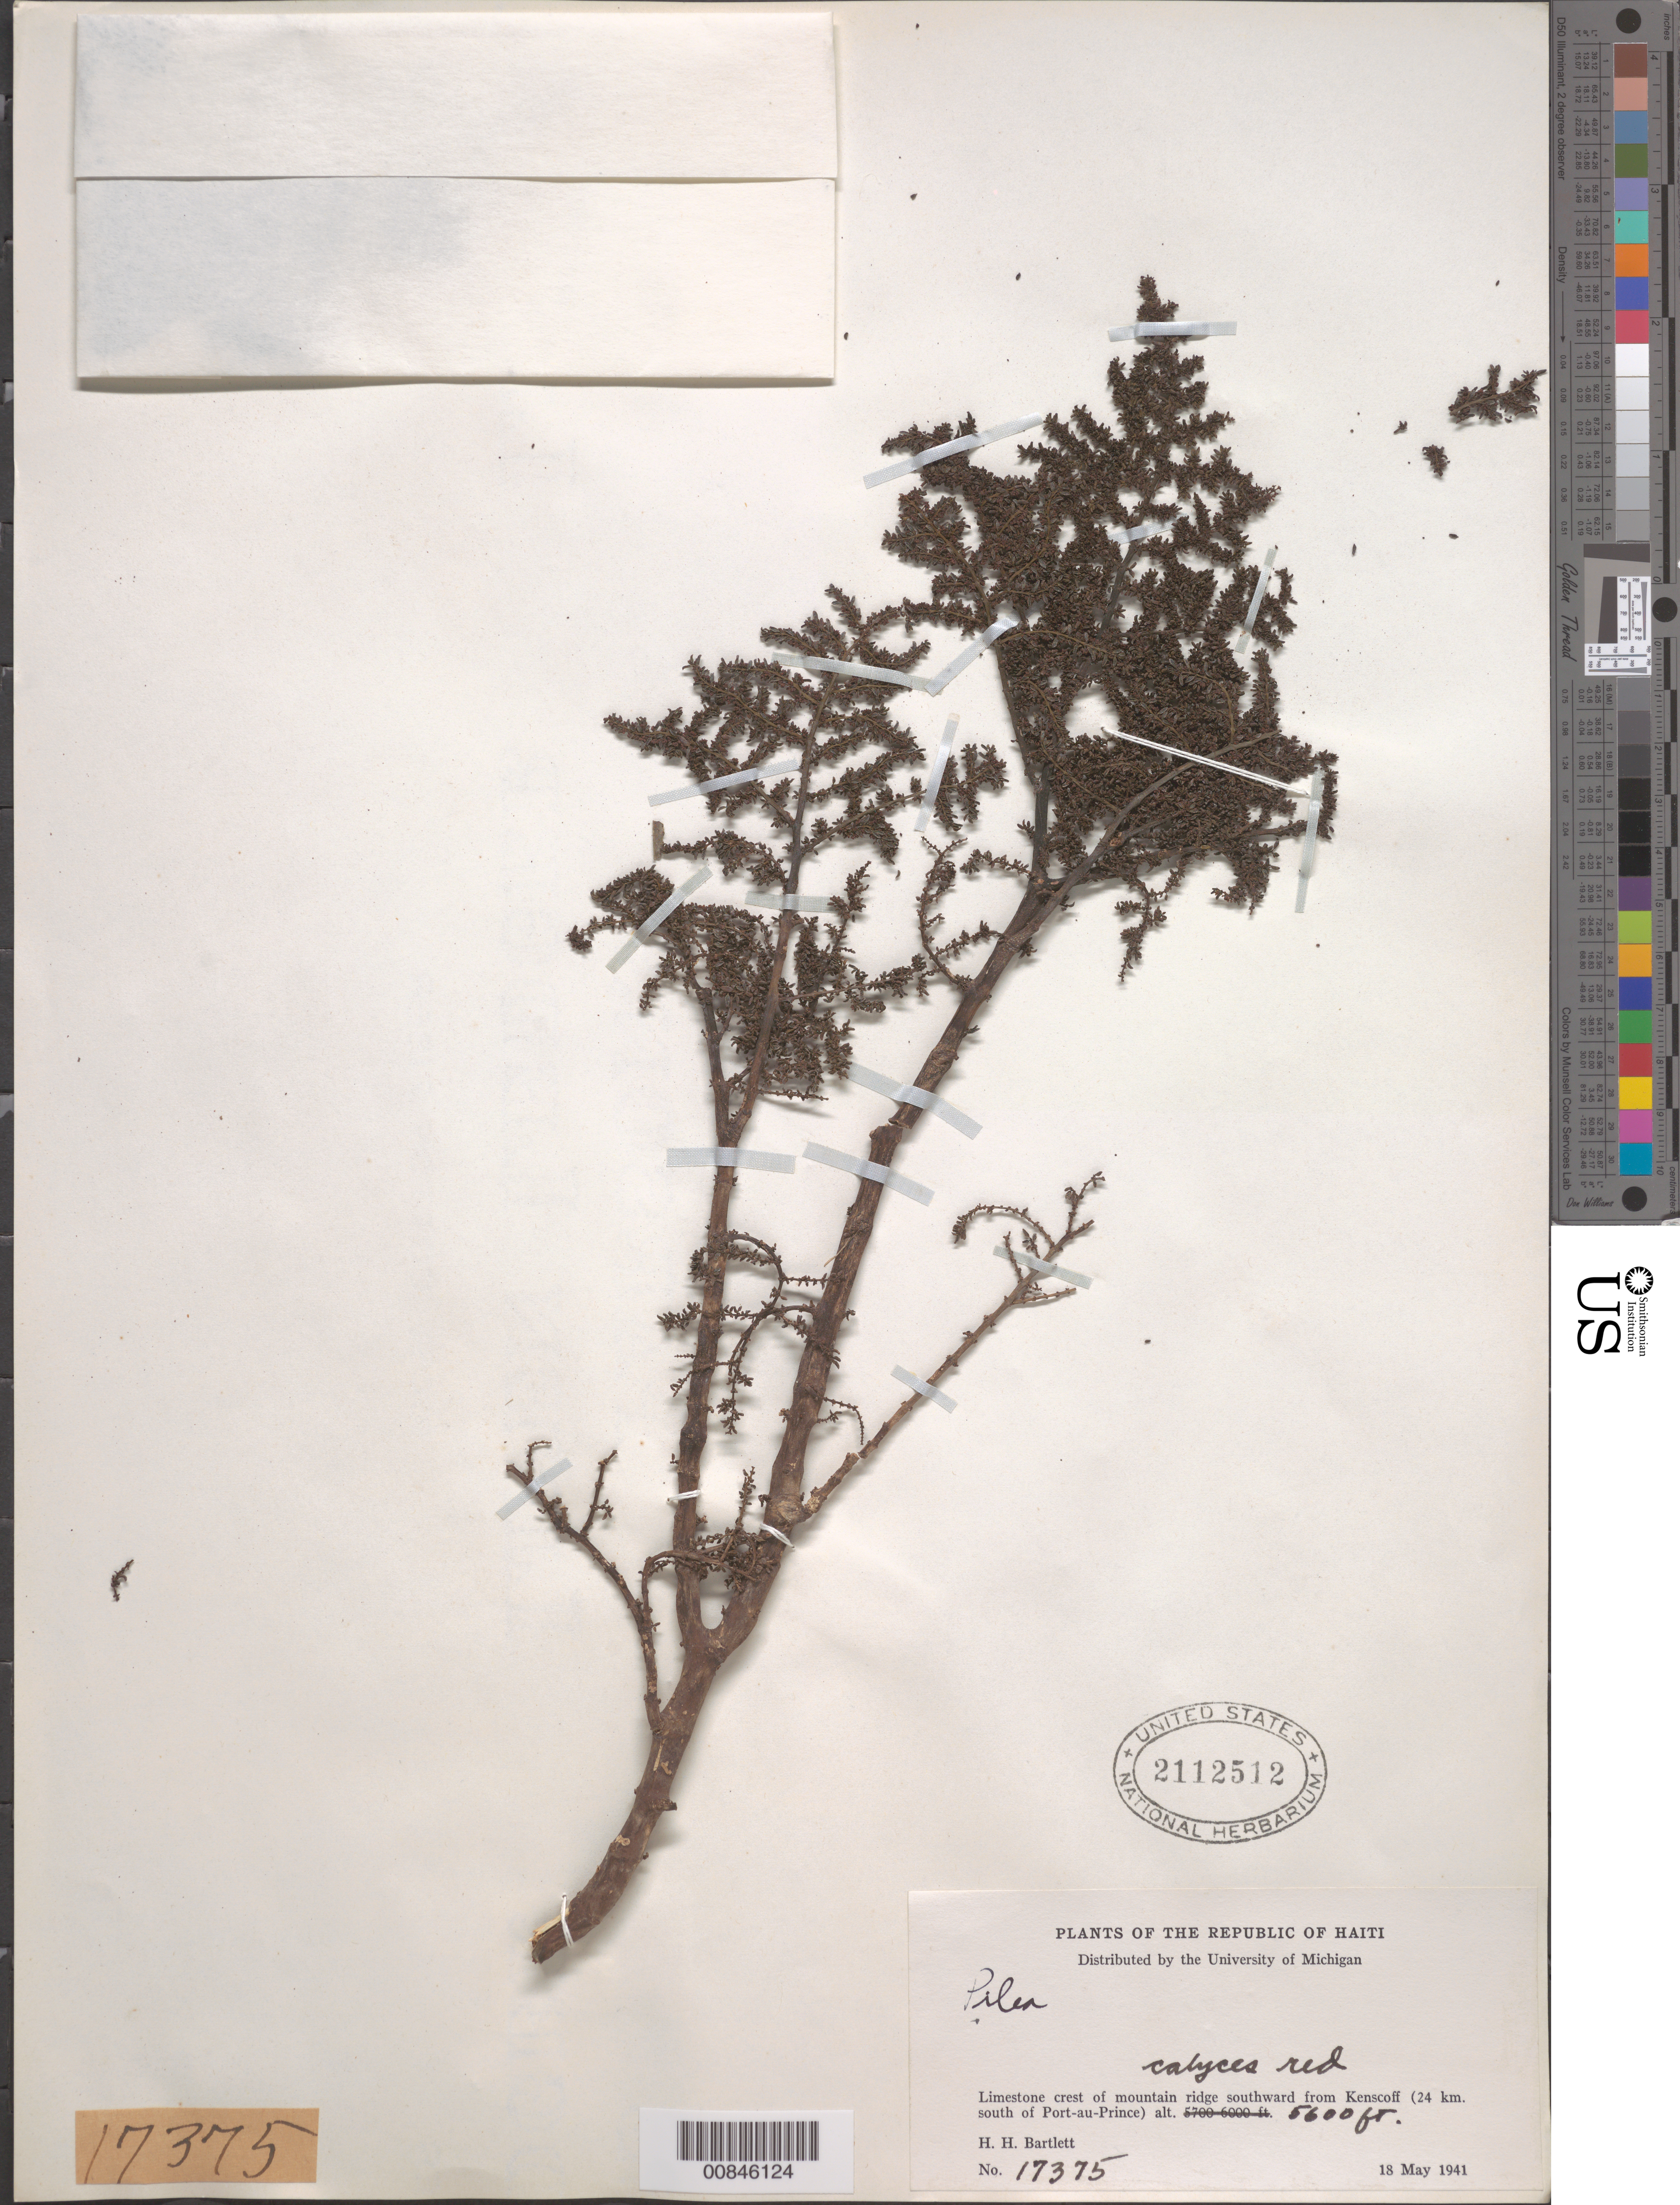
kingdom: Plantae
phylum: Tracheophyta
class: Magnoliopsida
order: Rosales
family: Urticaceae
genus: Pilea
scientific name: Pilea sp.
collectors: H. H. Bartlett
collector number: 17375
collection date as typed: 18 May 1941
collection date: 1941-05-18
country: Haiti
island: Hispaniola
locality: Limestone crest of mountain ridge southward from Kenscoff (24 km. south of Port-au-Prince).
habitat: Limestone crest of mountain ridge.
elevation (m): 1707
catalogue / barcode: US 2112512